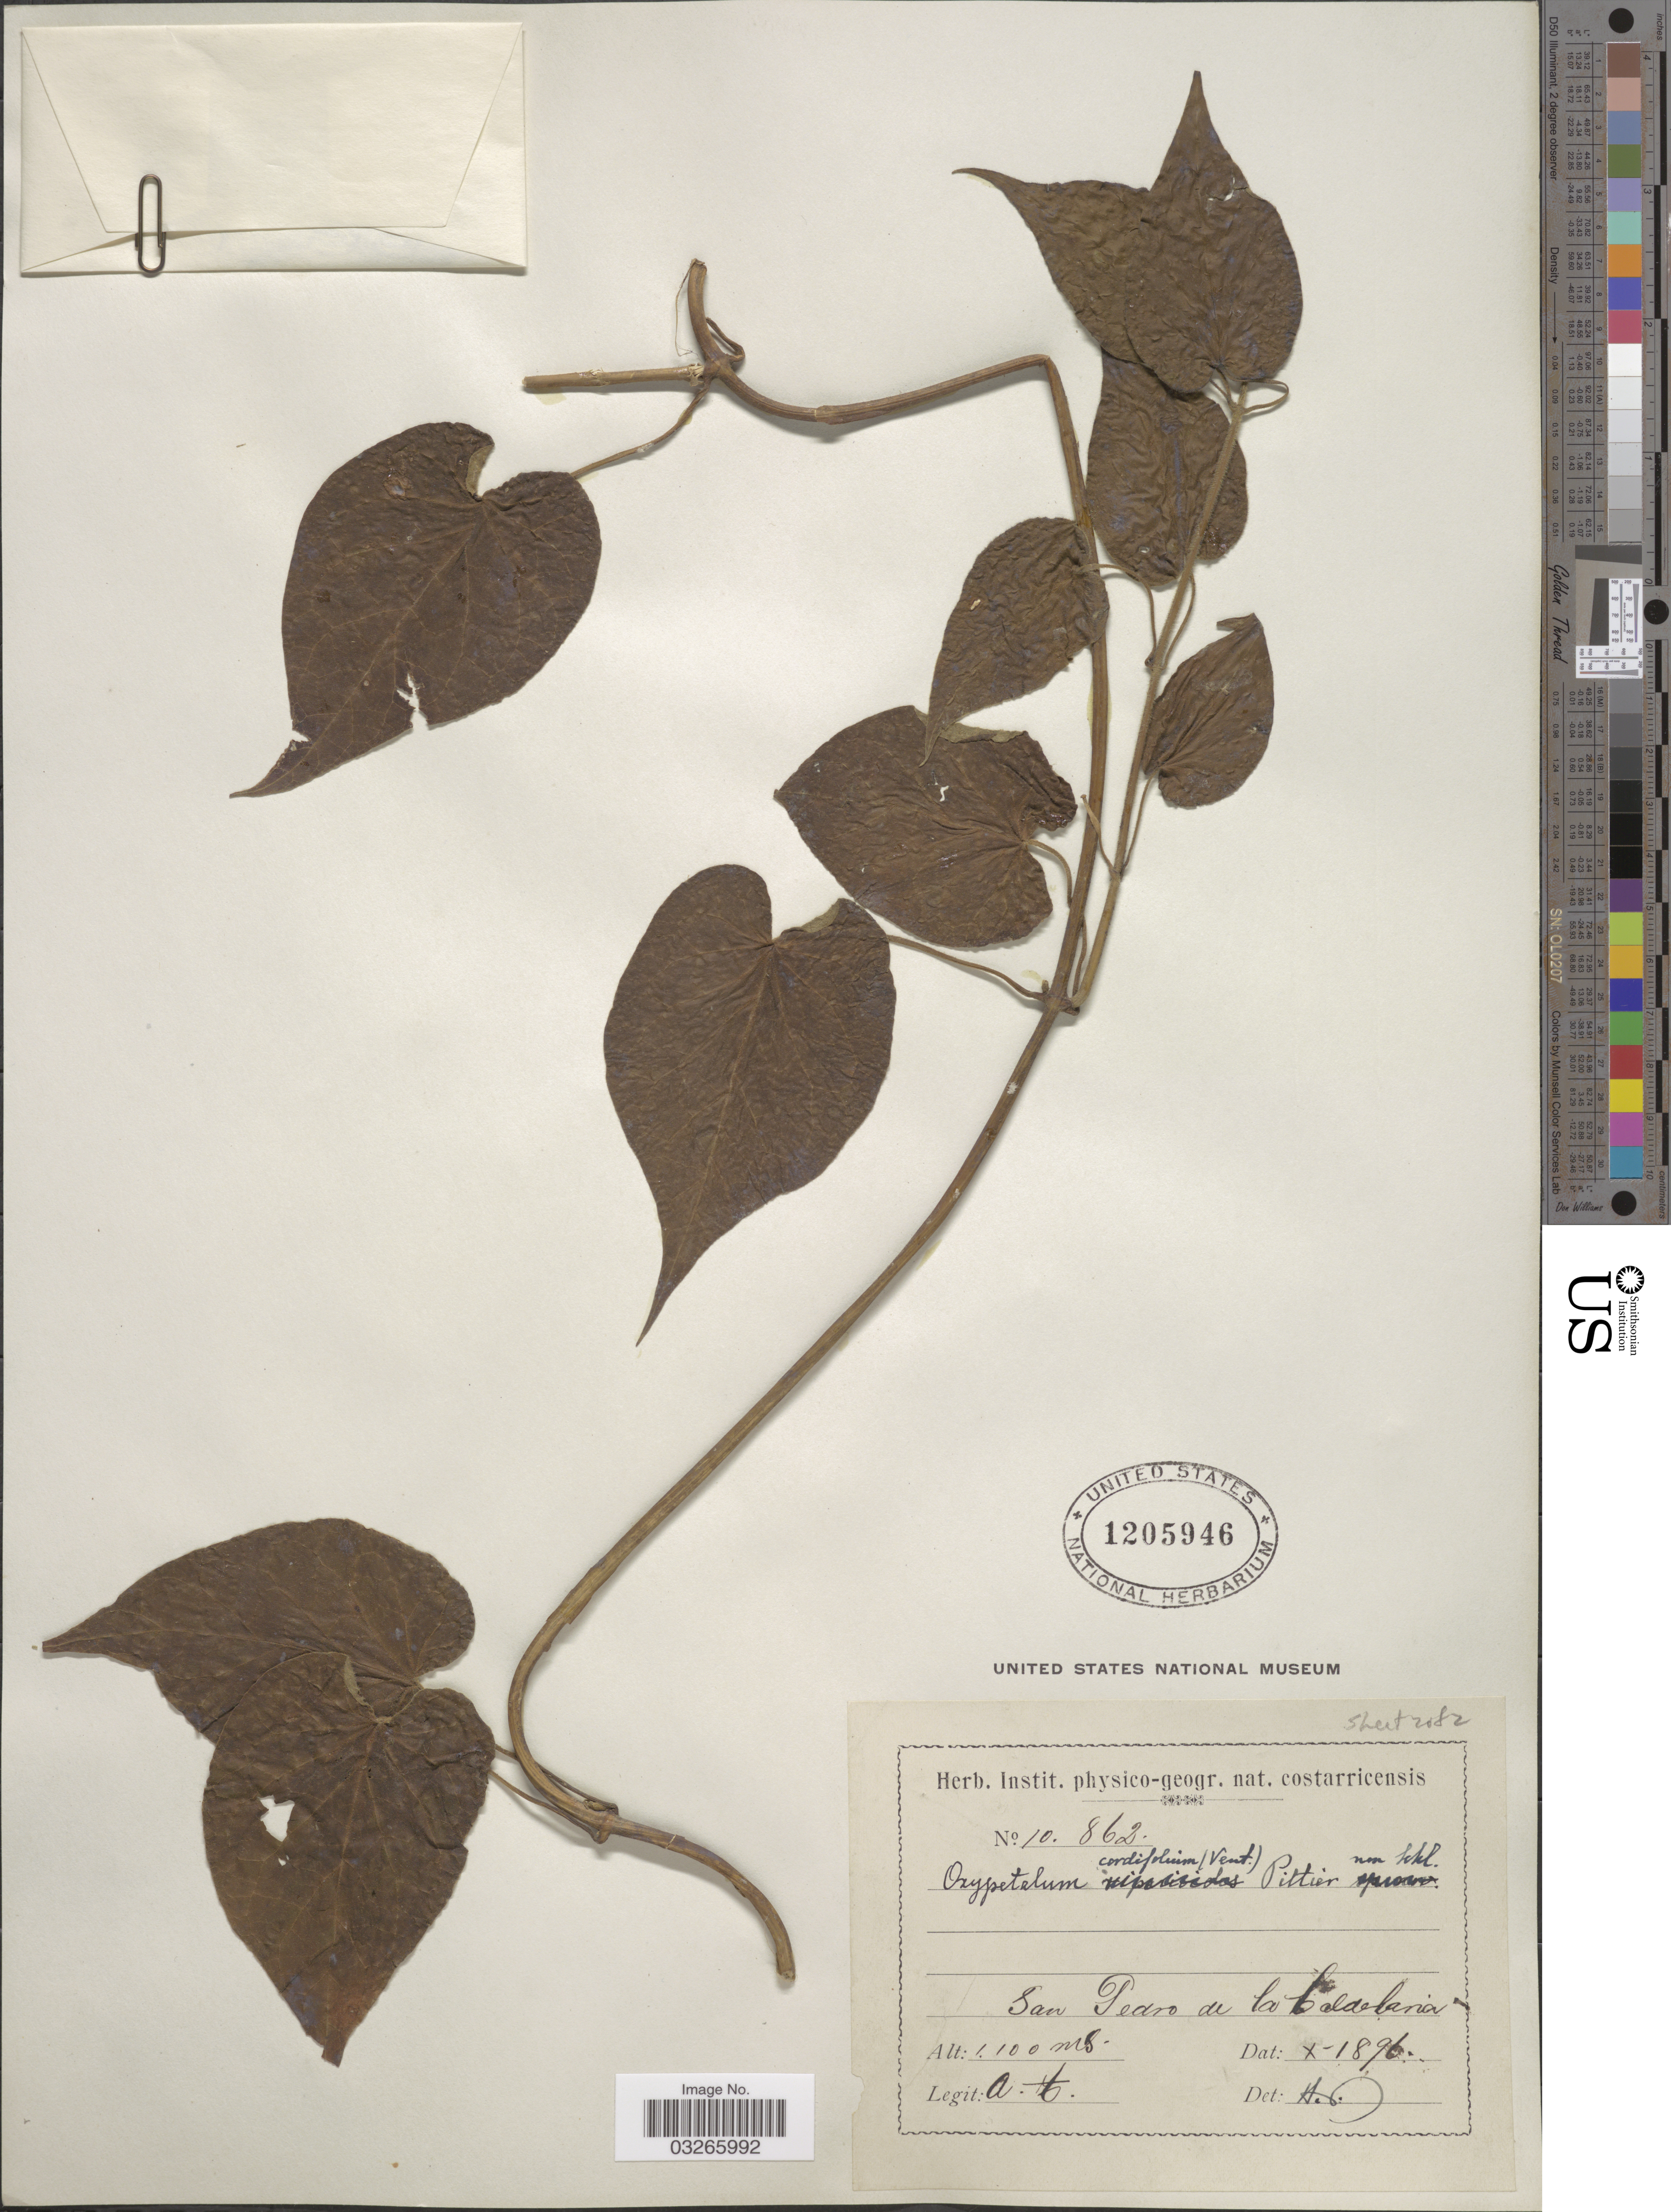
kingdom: Plantae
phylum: Tracheophyta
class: Magnoliopsida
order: Gentianales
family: Apocynaceae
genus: Oxypetalum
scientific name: Oxypetalum cordifolium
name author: (Vent.) Schltr.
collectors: A. T.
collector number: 10862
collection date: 1896-10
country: Costa Rica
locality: San Pedro de la Caldebaria.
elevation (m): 1100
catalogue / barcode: US 1205946